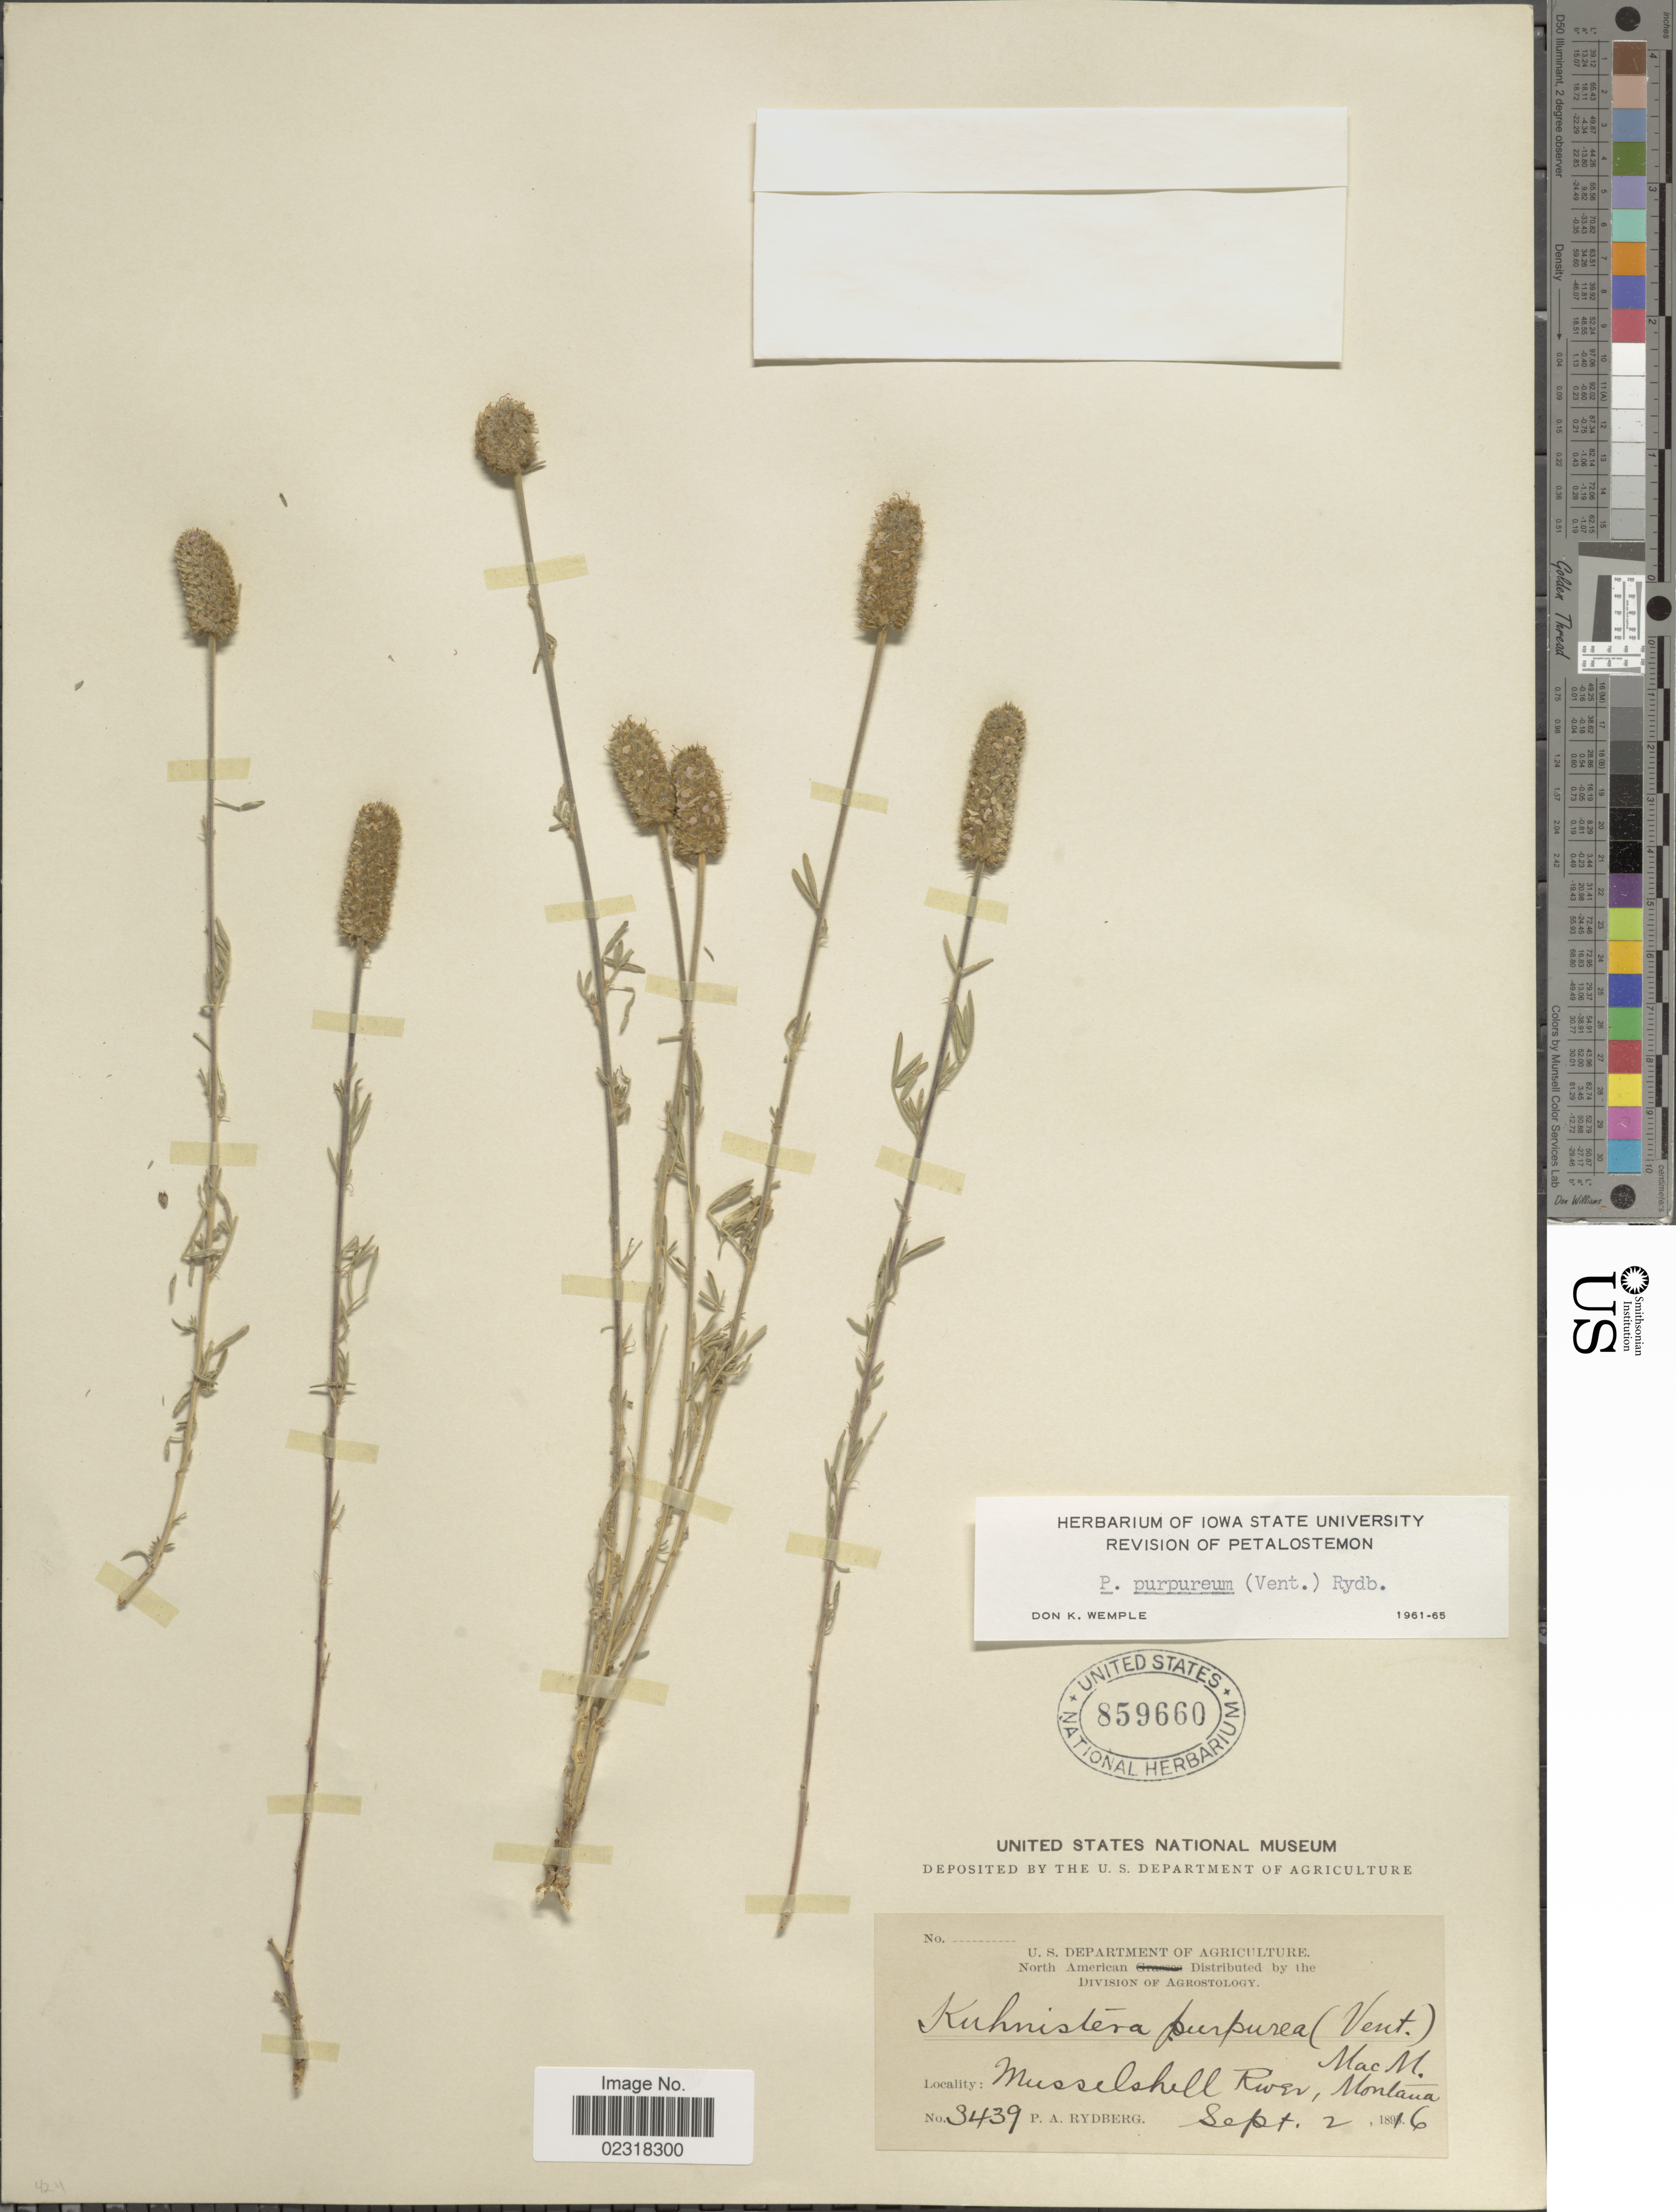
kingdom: Plantae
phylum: Tracheophyta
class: Magnoliopsida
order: Fabales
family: Fabaceae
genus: Dalea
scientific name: Dalea purpurea var. purpurea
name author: Vent.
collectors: P. A. Rydberg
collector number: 3439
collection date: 1816-09-02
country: United States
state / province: Montana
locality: Musselshell River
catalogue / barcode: US 859660